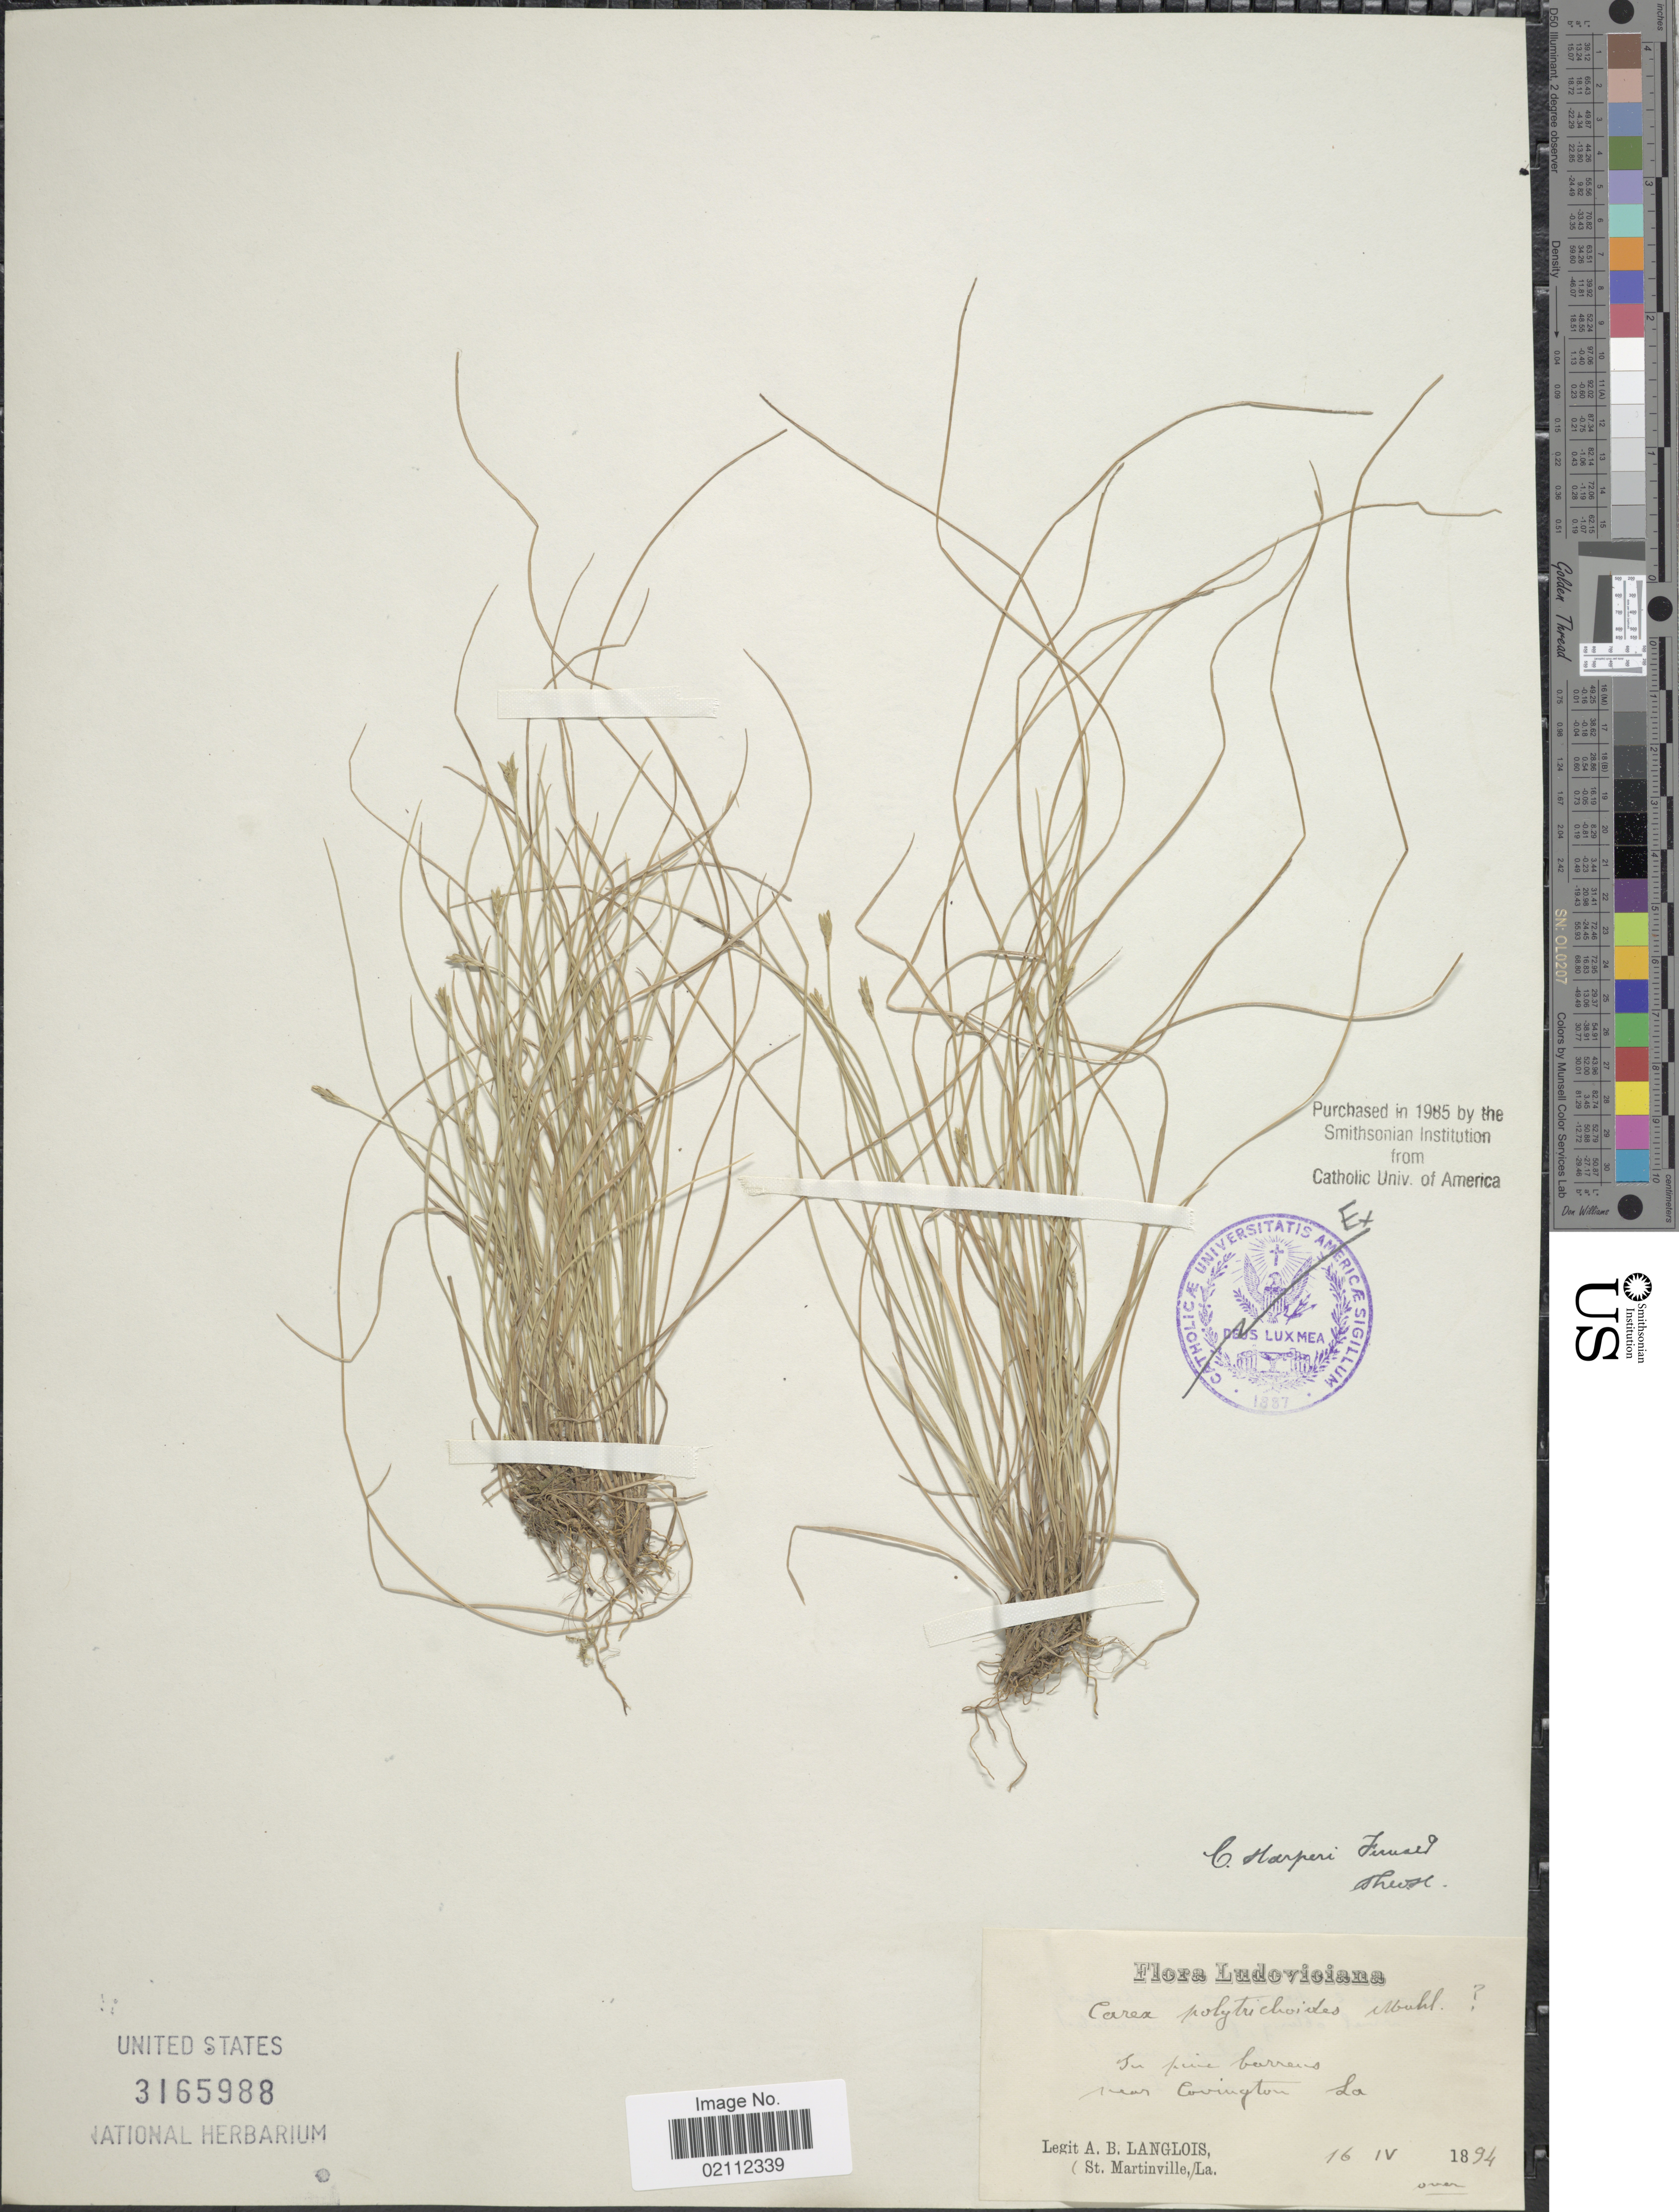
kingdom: Plantae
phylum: Tracheophyta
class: Liliopsida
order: Poales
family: Cyperaceae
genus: Carex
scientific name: Carex leptalea var. harperi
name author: (Fernald) W. Stone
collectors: A. Langlois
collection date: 1894-04-16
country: United States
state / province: Louisiana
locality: near Covington.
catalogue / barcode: US 3165988